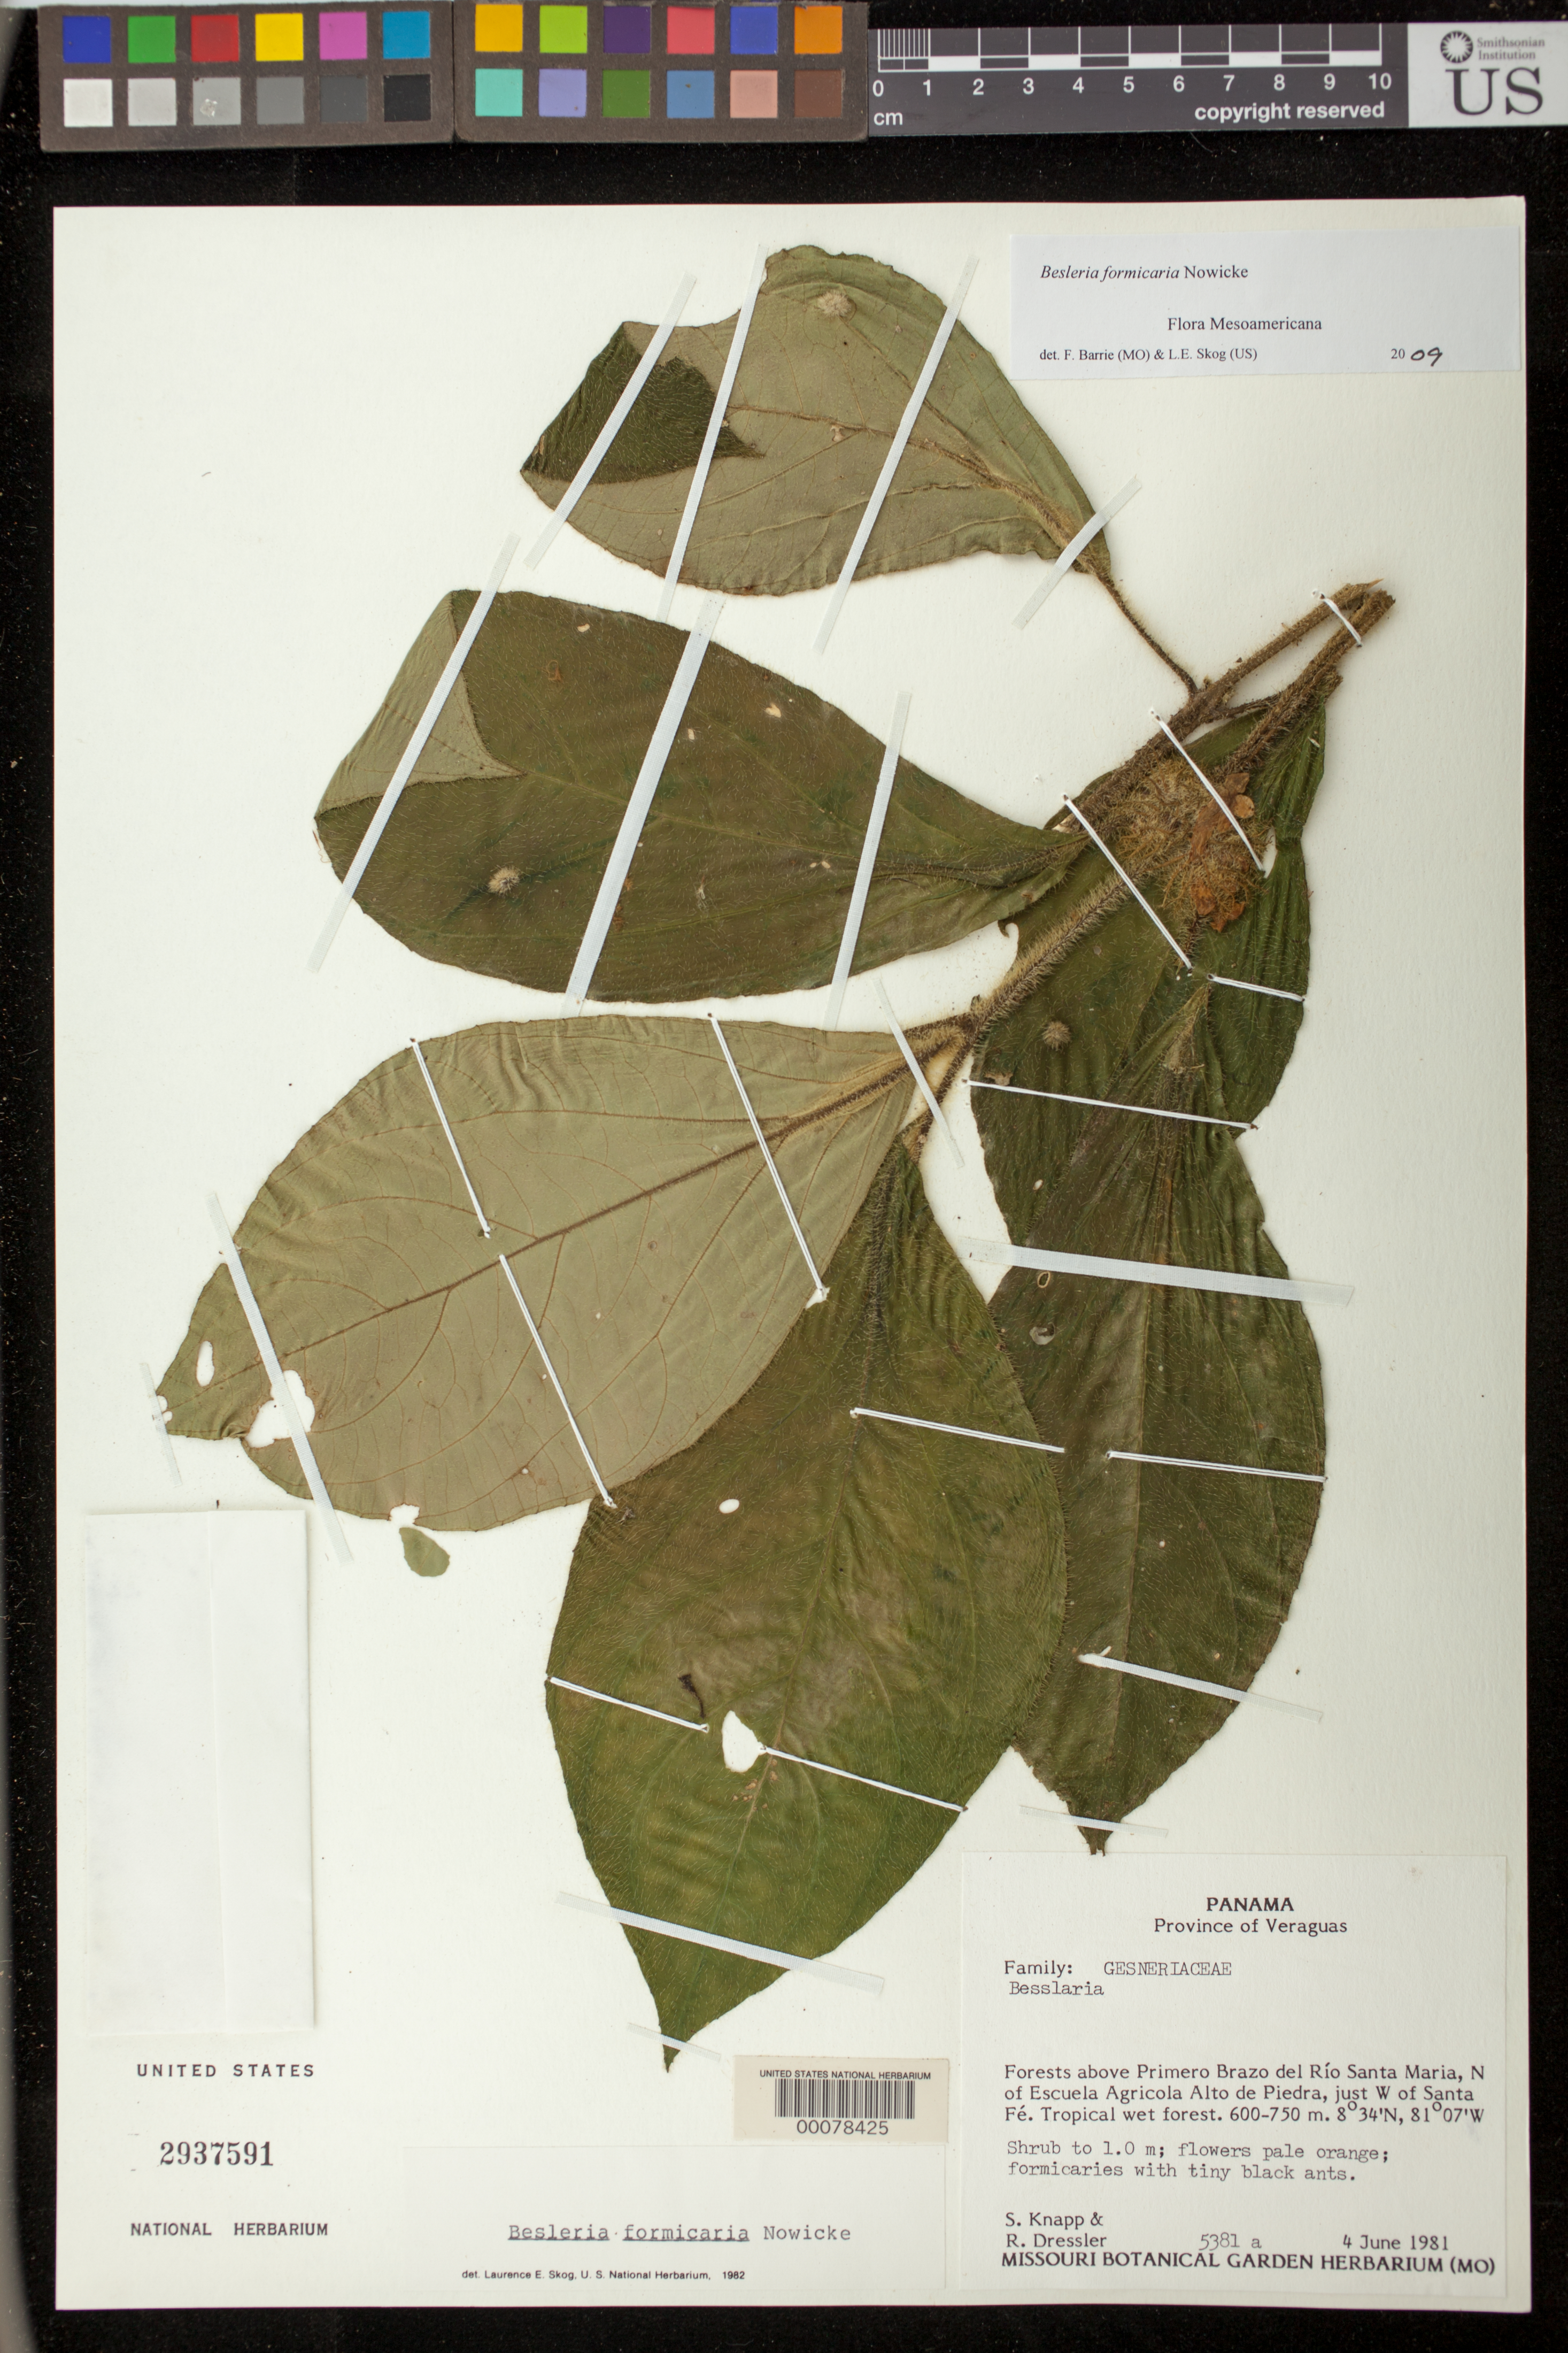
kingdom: Plantae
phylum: Tracheophyta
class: Magnoliopsida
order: Lamiales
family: Gesneriaceae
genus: Besleria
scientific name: Besleria formicaria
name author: Nowicke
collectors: S. Knapp & R. Dressler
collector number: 5381 a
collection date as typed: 04 Jun 1981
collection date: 1981-06-04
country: Panama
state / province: Veraguas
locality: Above Primero Brazo del Rio Santa Maria, N of Escuela Agricola Alto de Piedra, just W of Santa Fe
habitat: Tropical wet forest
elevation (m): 600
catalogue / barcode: US 2937591